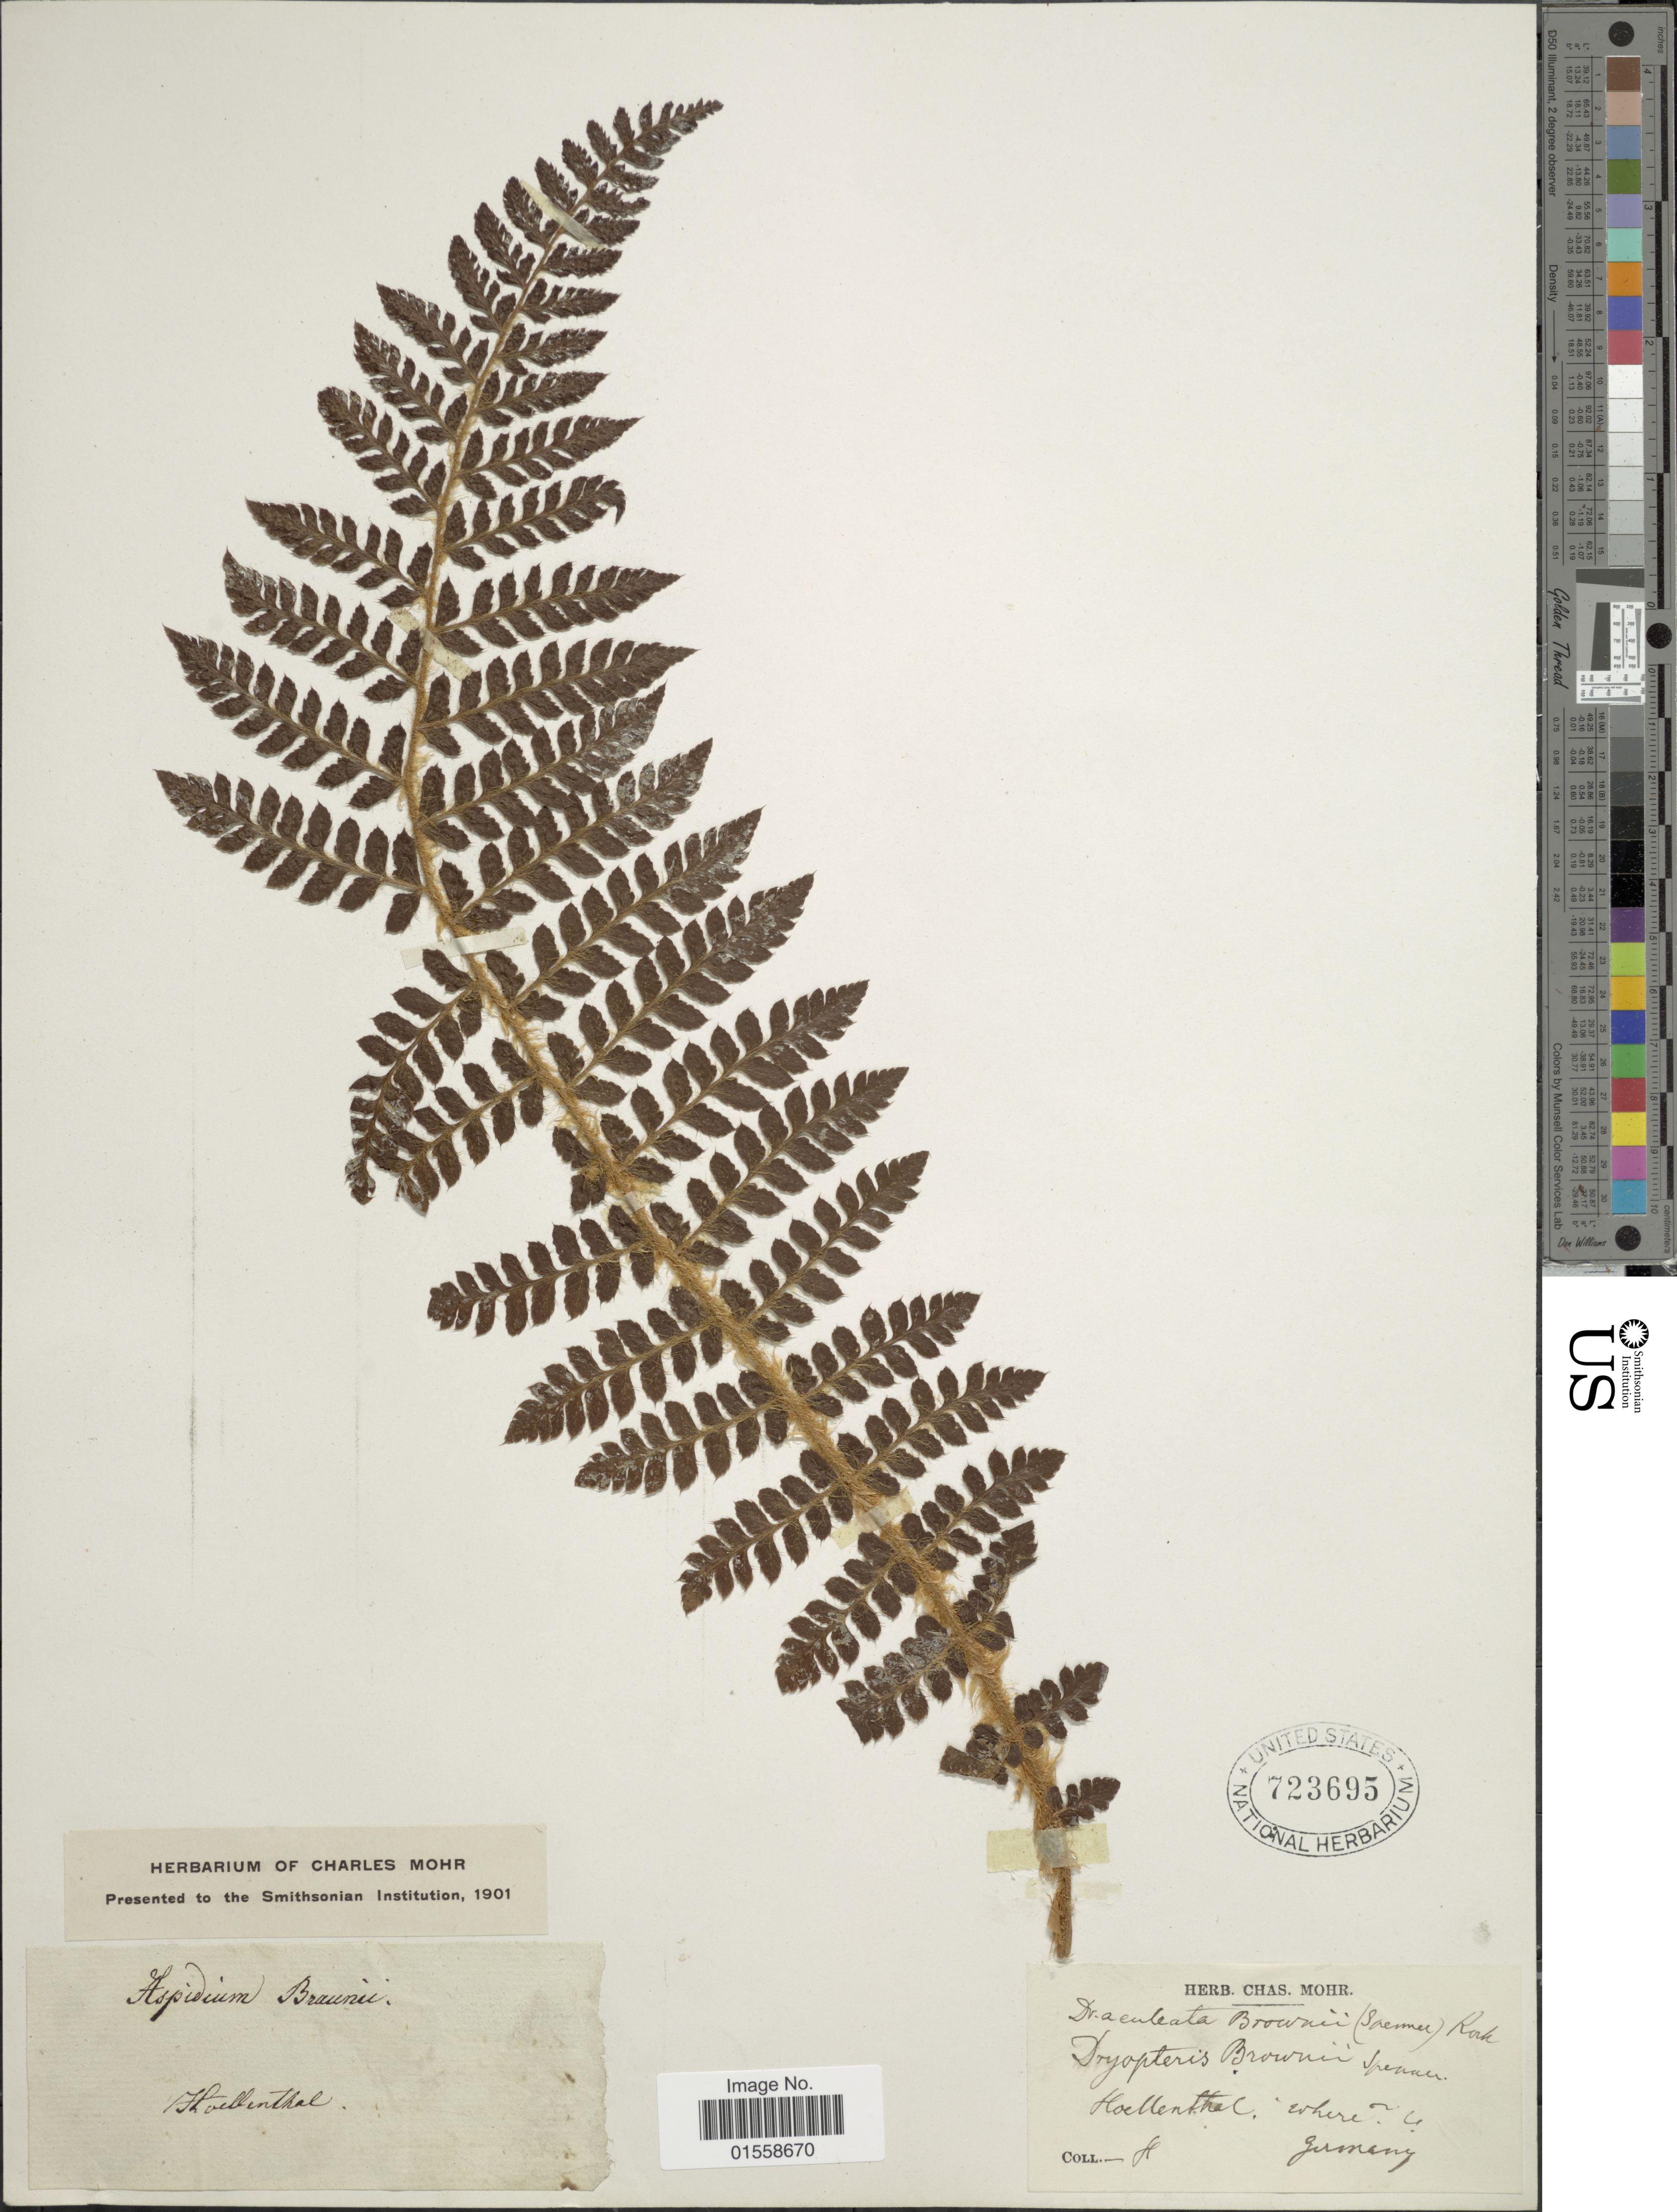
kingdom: Plantae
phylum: Tracheophyta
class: Polypodiopsida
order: Polypodiales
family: Dryopteridaceae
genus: Polystichum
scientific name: Polystichum braunii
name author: (Spenn.) Fée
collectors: Mohr, C. T. (herbarium)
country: Germany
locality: Hoellenthal, Germany. [interpreted]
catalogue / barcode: US 723695